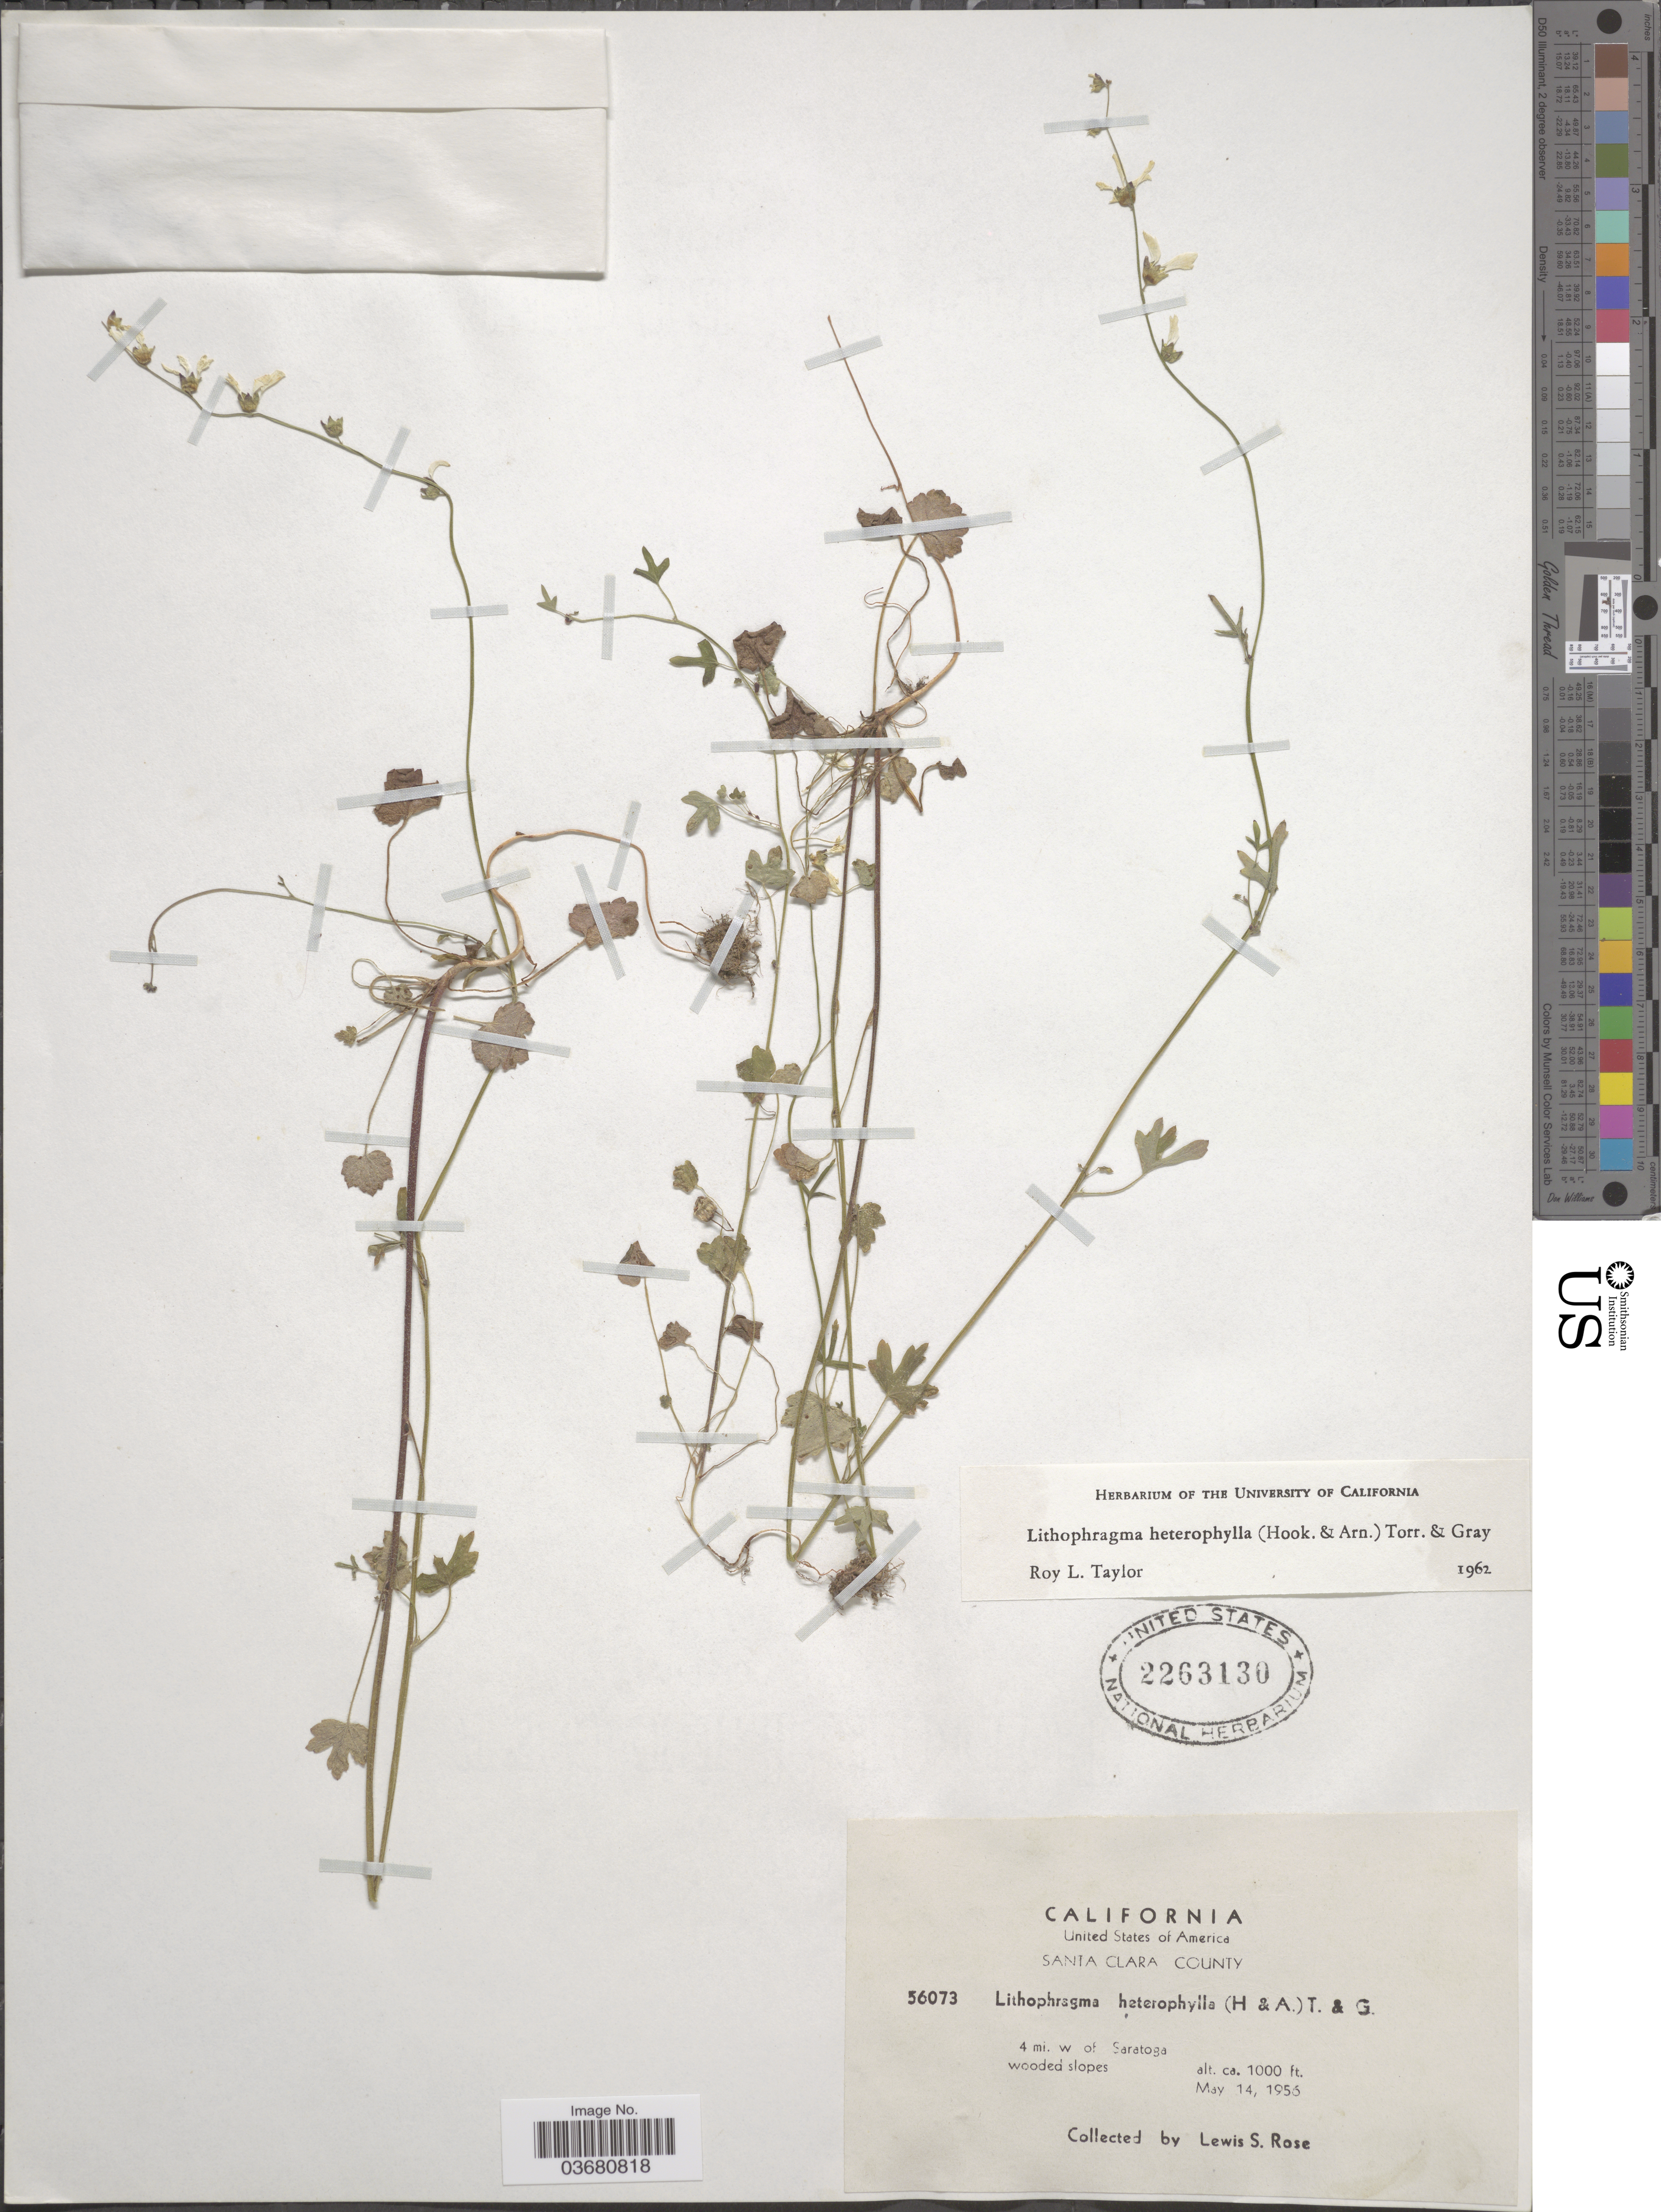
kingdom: Plantae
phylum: Tracheophyta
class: Magnoliopsida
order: Saxifragales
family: Saxifragaceae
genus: Lithophragma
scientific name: Lithophragma heterophyllum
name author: (Hook. & Arn.) Hook. & Arn.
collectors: L. S. Rose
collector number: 56073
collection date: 1956-05-14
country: United States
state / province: California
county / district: Santa Clara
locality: Santa Clara County. 4 mi. w. of Saratoga wooded slopes.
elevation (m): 305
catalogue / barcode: US 2263130